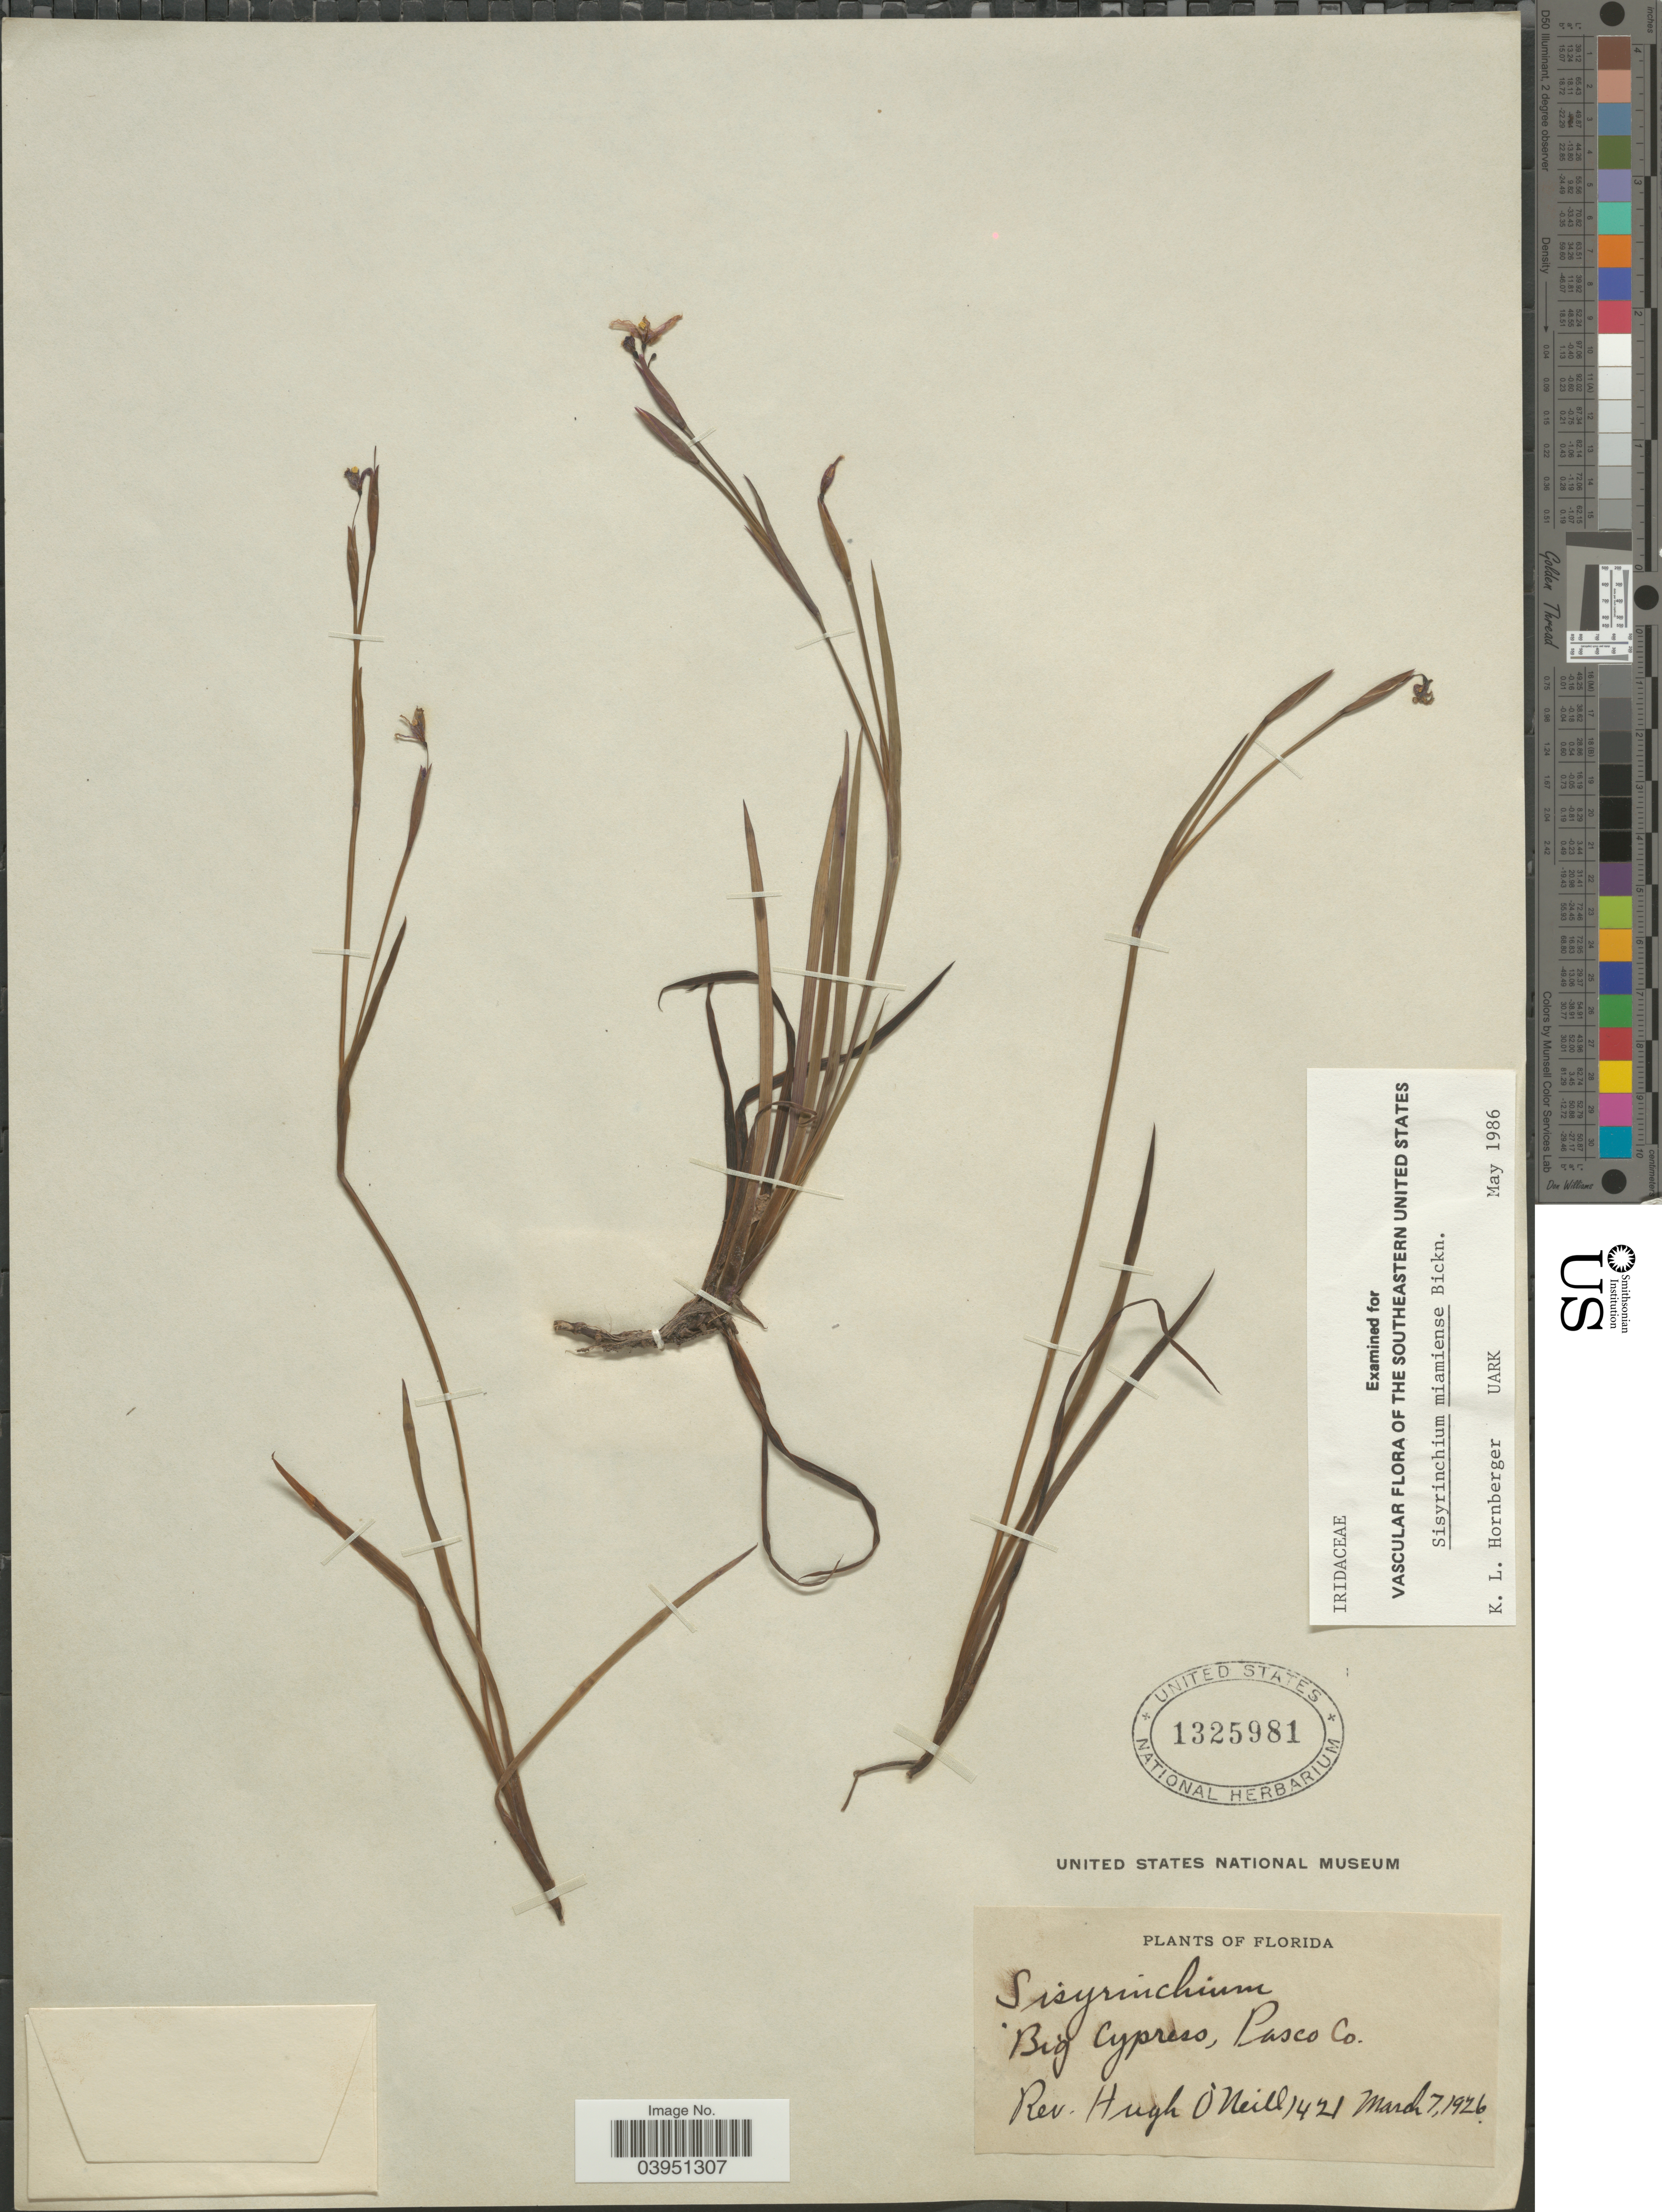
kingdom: Plantae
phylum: Tracheophyta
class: Liliopsida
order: Asparagales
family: Iridaceae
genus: Sisyrinchium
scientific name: Sisyrinchium miamiense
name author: E.P. Bicknell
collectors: H. O'Neill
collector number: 1421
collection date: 1926-03-07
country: United States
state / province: Florida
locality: Big Cypress, Pasco Co.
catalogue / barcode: US 1325981